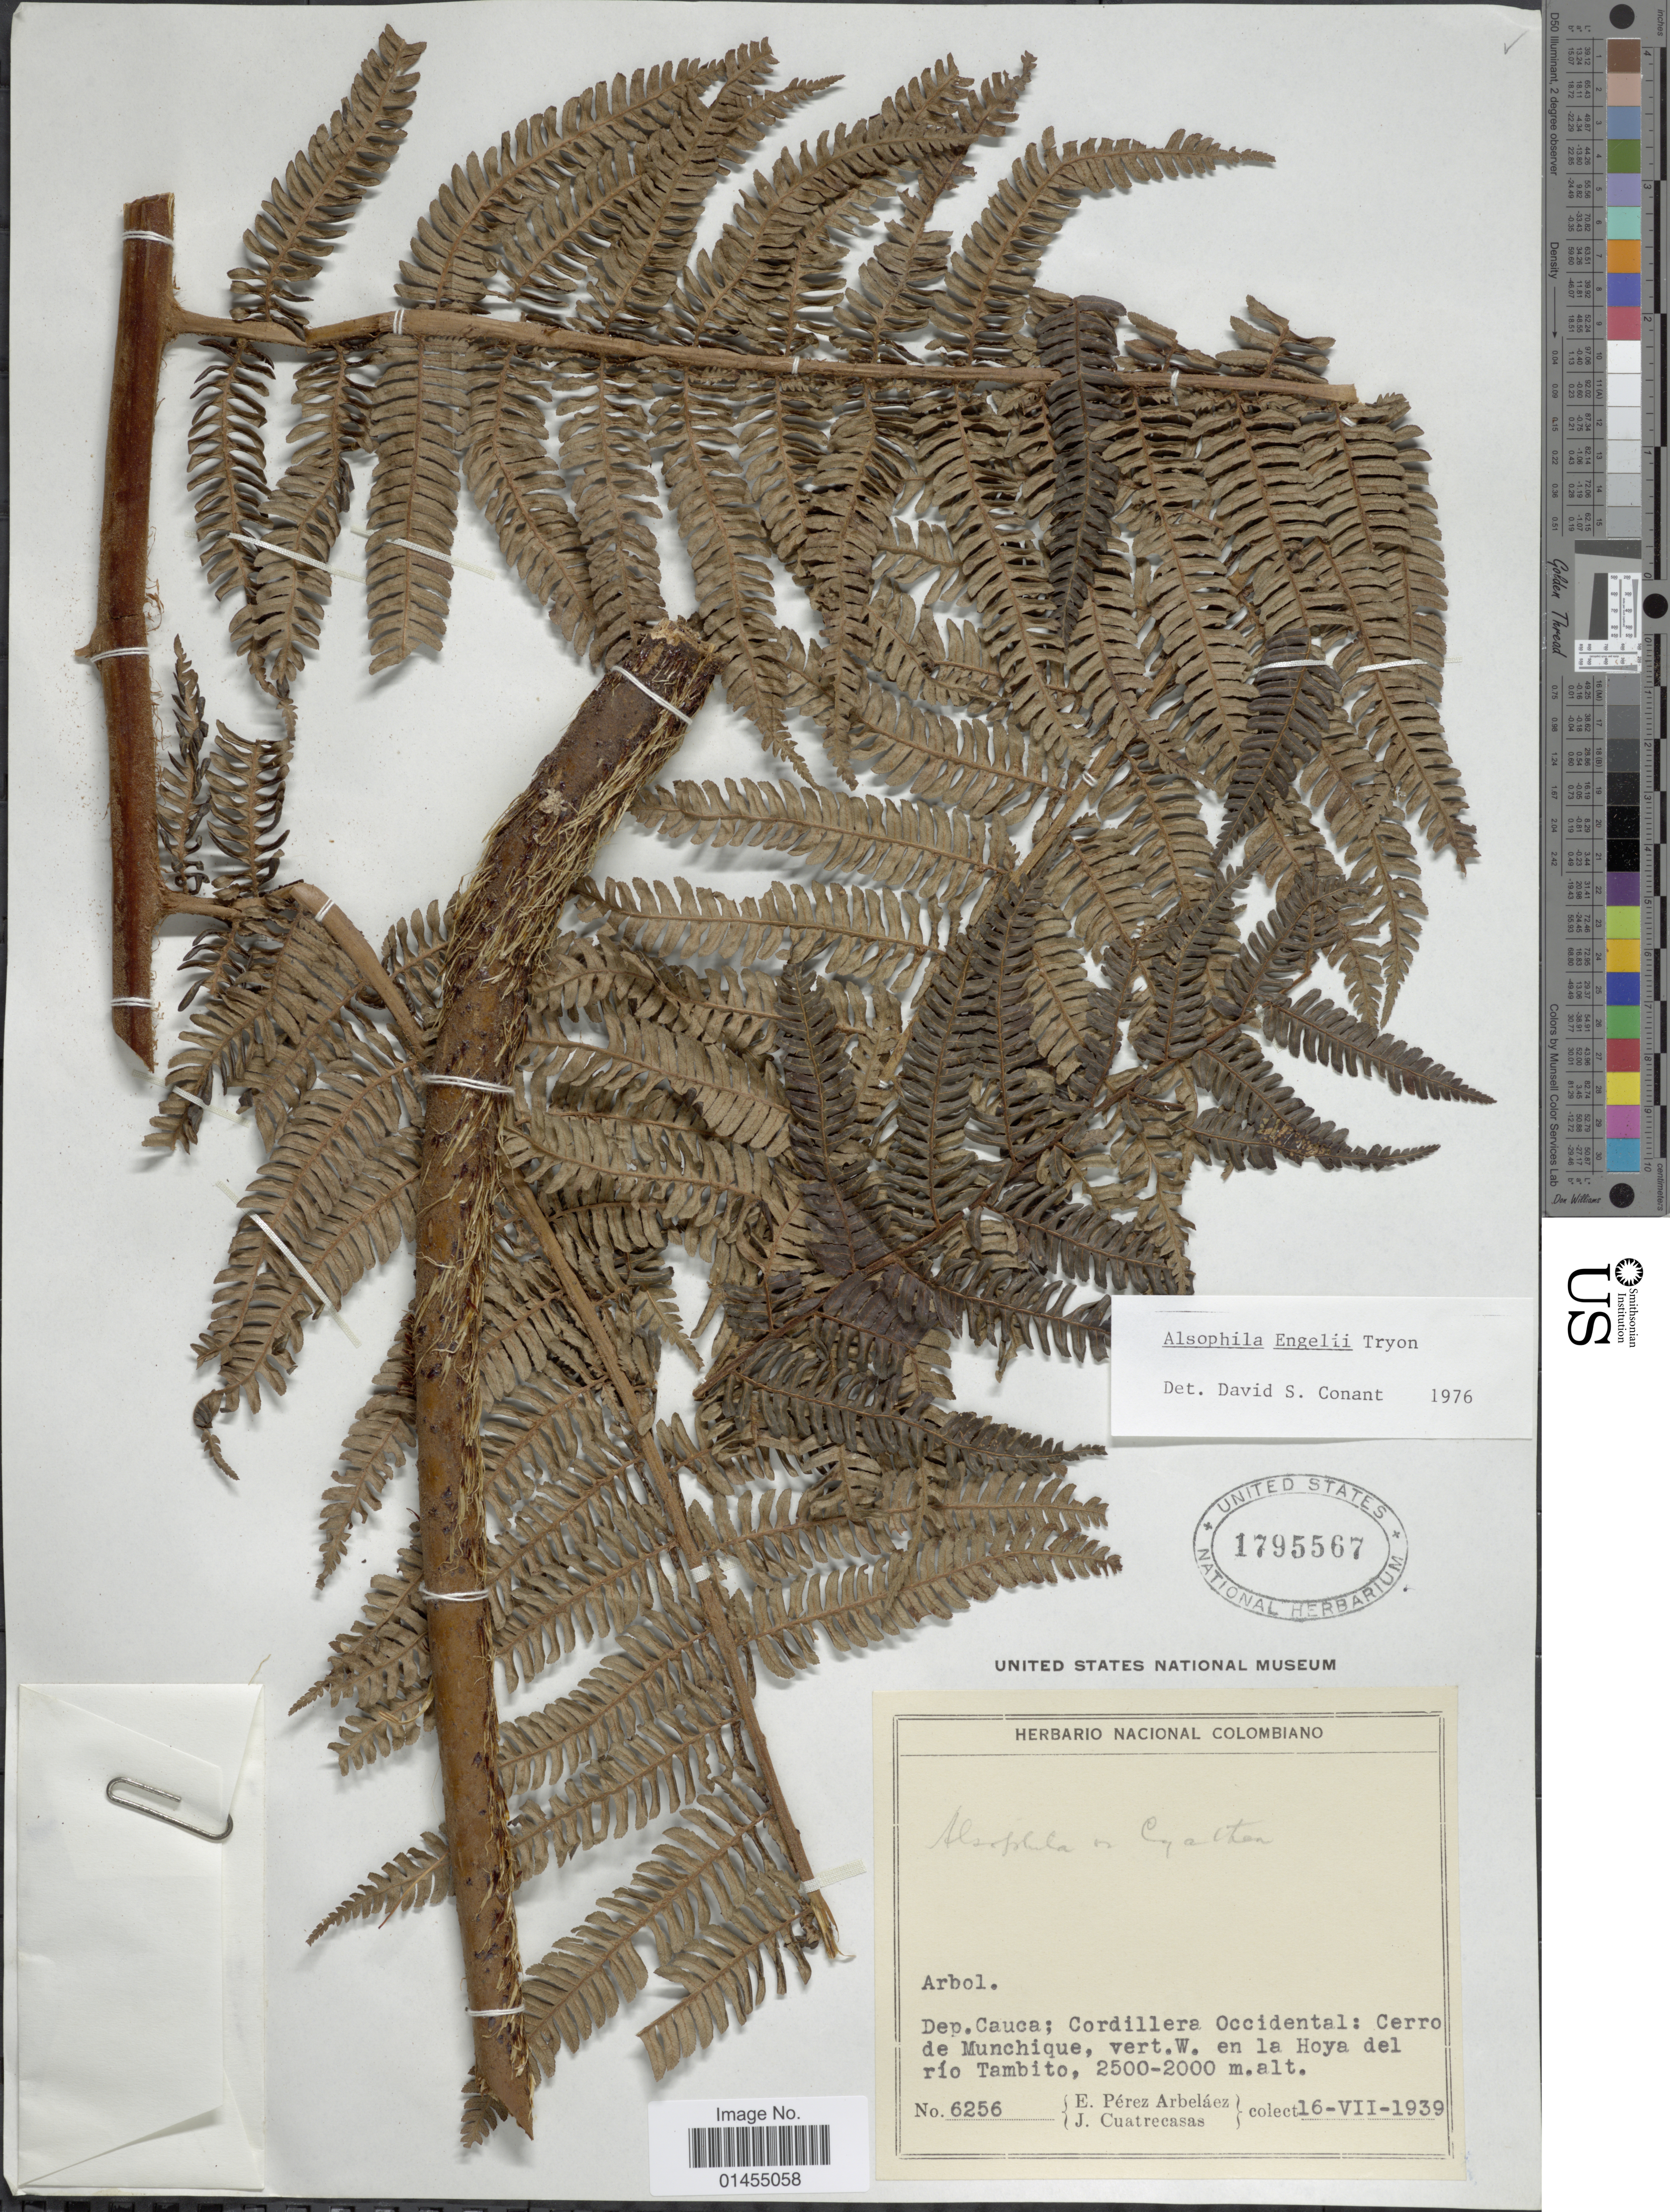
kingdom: Plantae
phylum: Tracheophyta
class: Polypodiopsida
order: Cyatheales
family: Cyatheaceae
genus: Alsophila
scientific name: Alsophila engelii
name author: R.M. Tryon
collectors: E. Pérez Arbeláez & J. Cuatrecasas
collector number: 6256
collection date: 1939-07-16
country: Colombia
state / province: Cauca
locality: Cordillera Occidental: Cerro de Munchique, vert. W. en la Hoya del río Tambito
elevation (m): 2000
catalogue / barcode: US 1795567